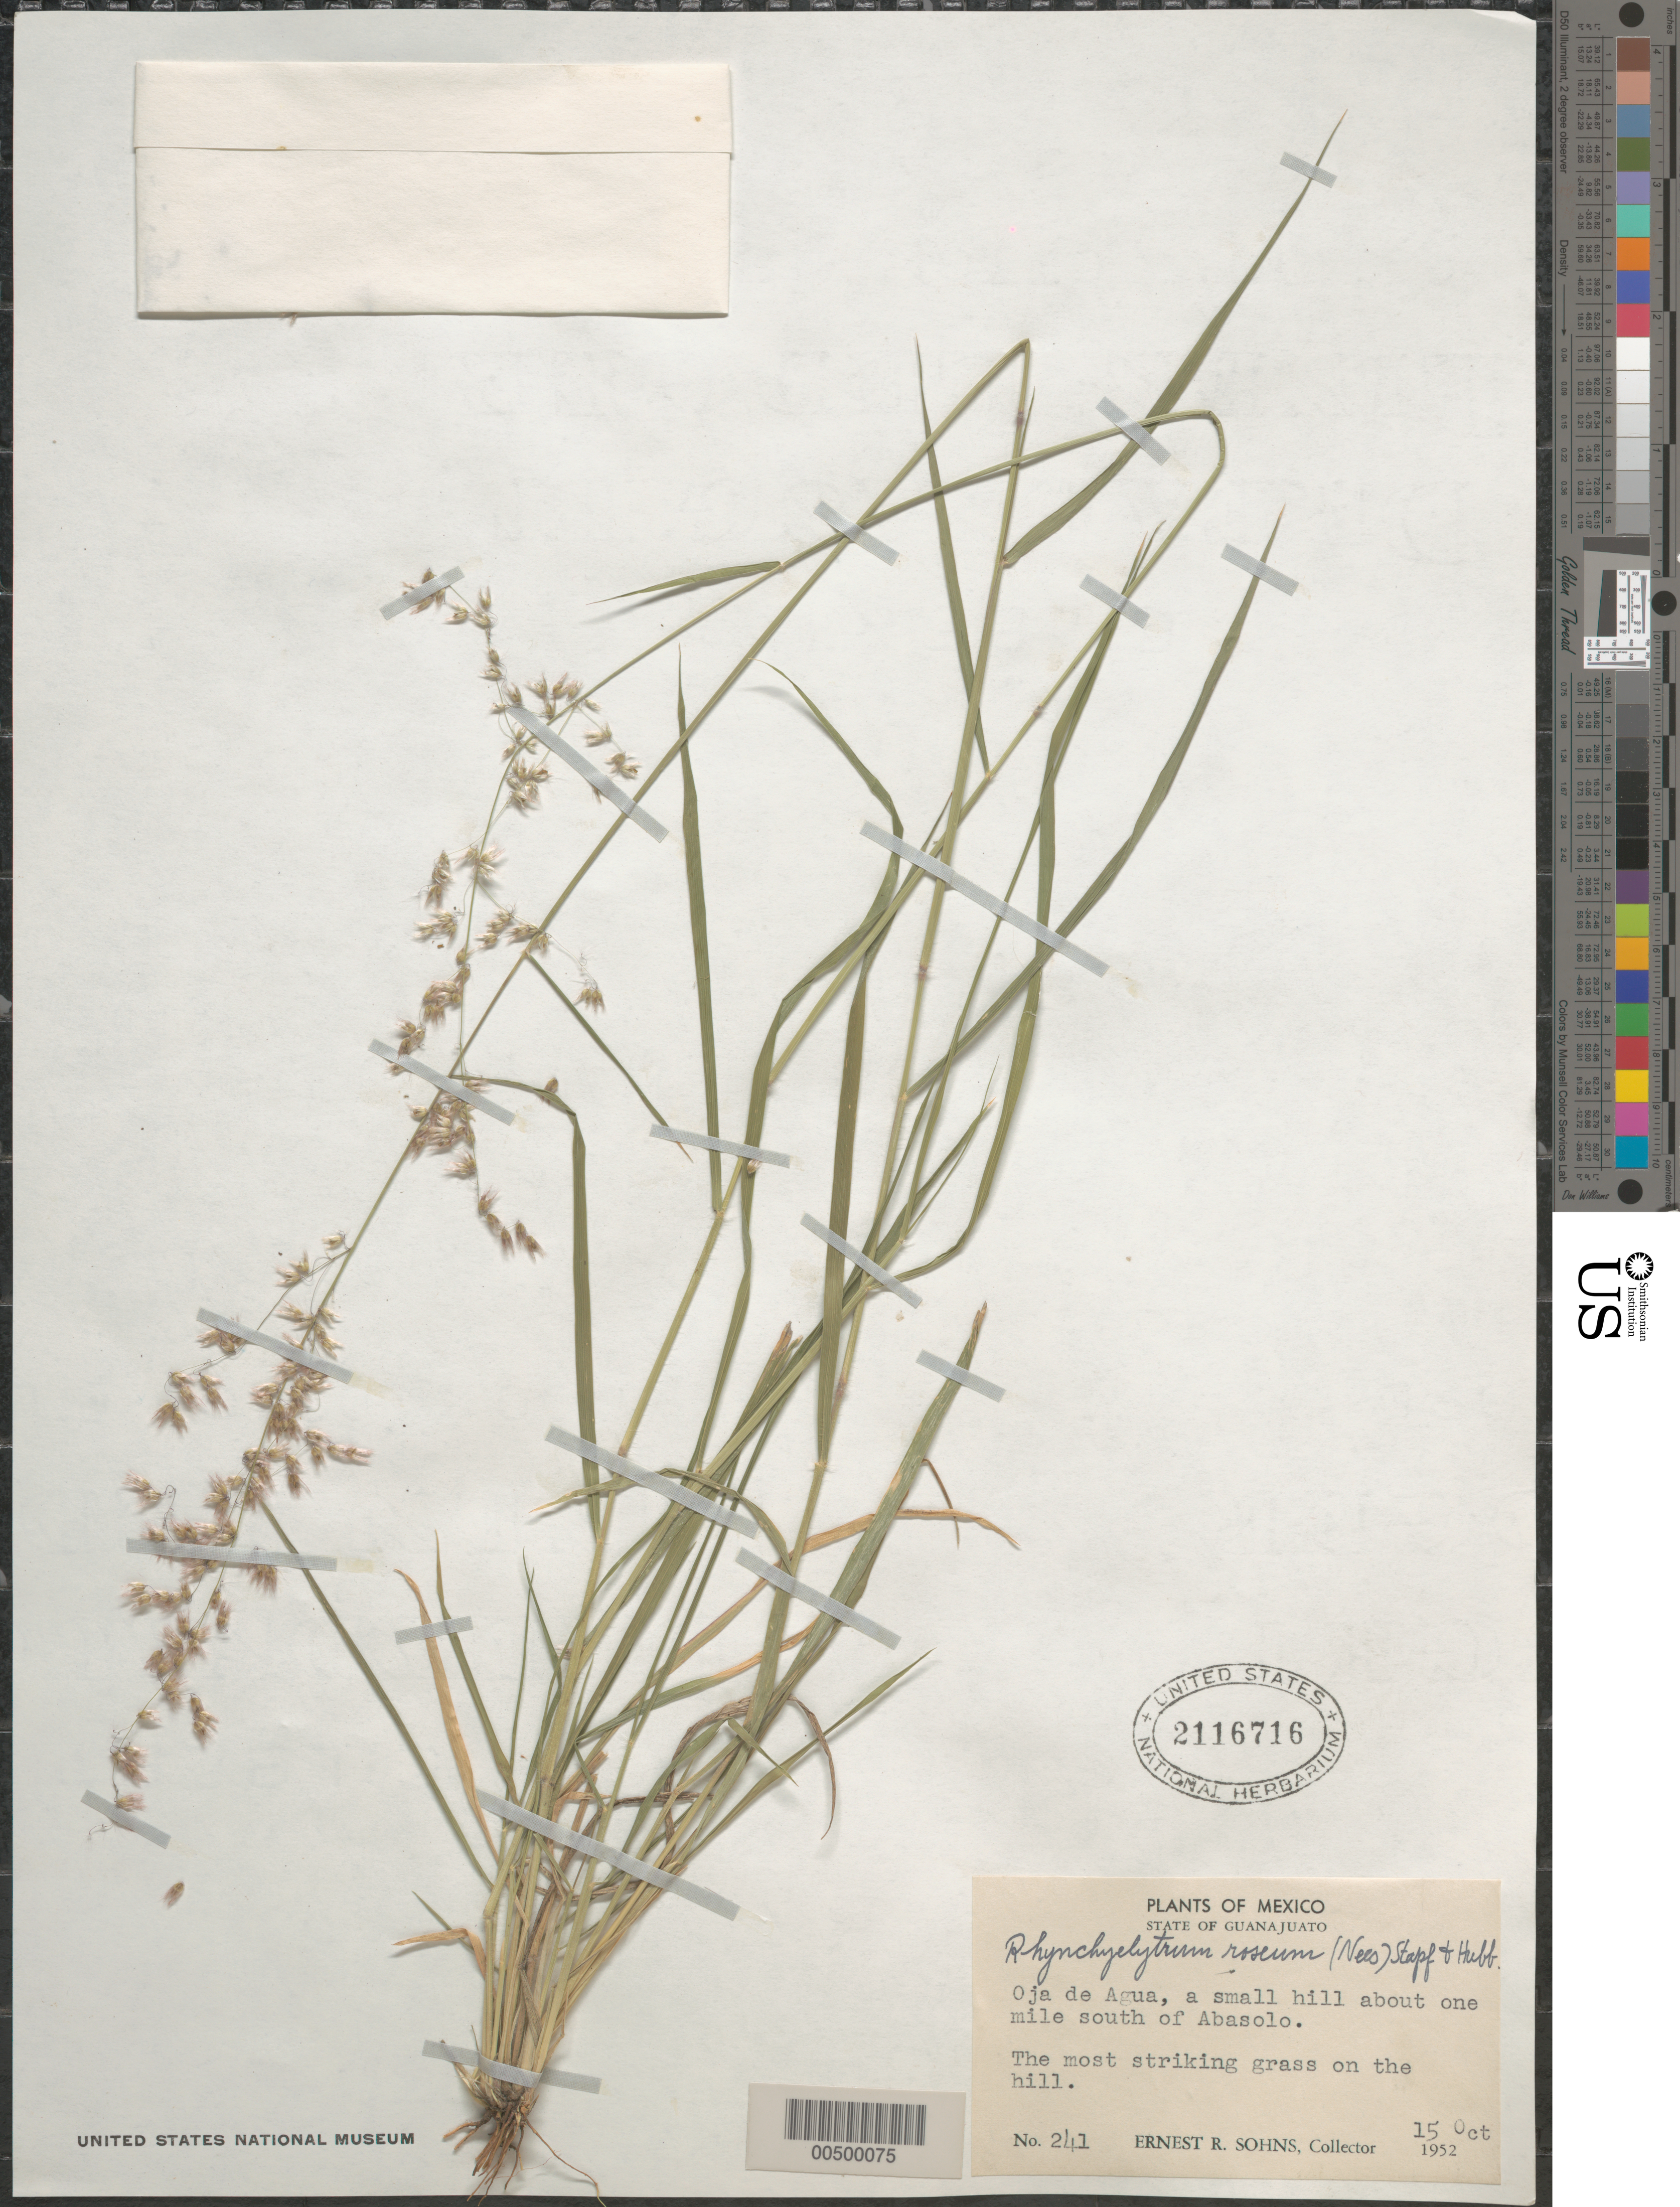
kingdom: Plantae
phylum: Tracheophyta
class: Liliopsida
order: Poales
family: Poaceae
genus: Rhynchelytrum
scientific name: Rhynchelytrum repens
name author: (Willd.) C.E. Hubb.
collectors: E. R. Sohns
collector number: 241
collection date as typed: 15 Oct 1952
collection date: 1952-10-15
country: Mexico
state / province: Guanajuato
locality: Oja de Agua, about 1 mi S of Abasolo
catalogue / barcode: US 2116716